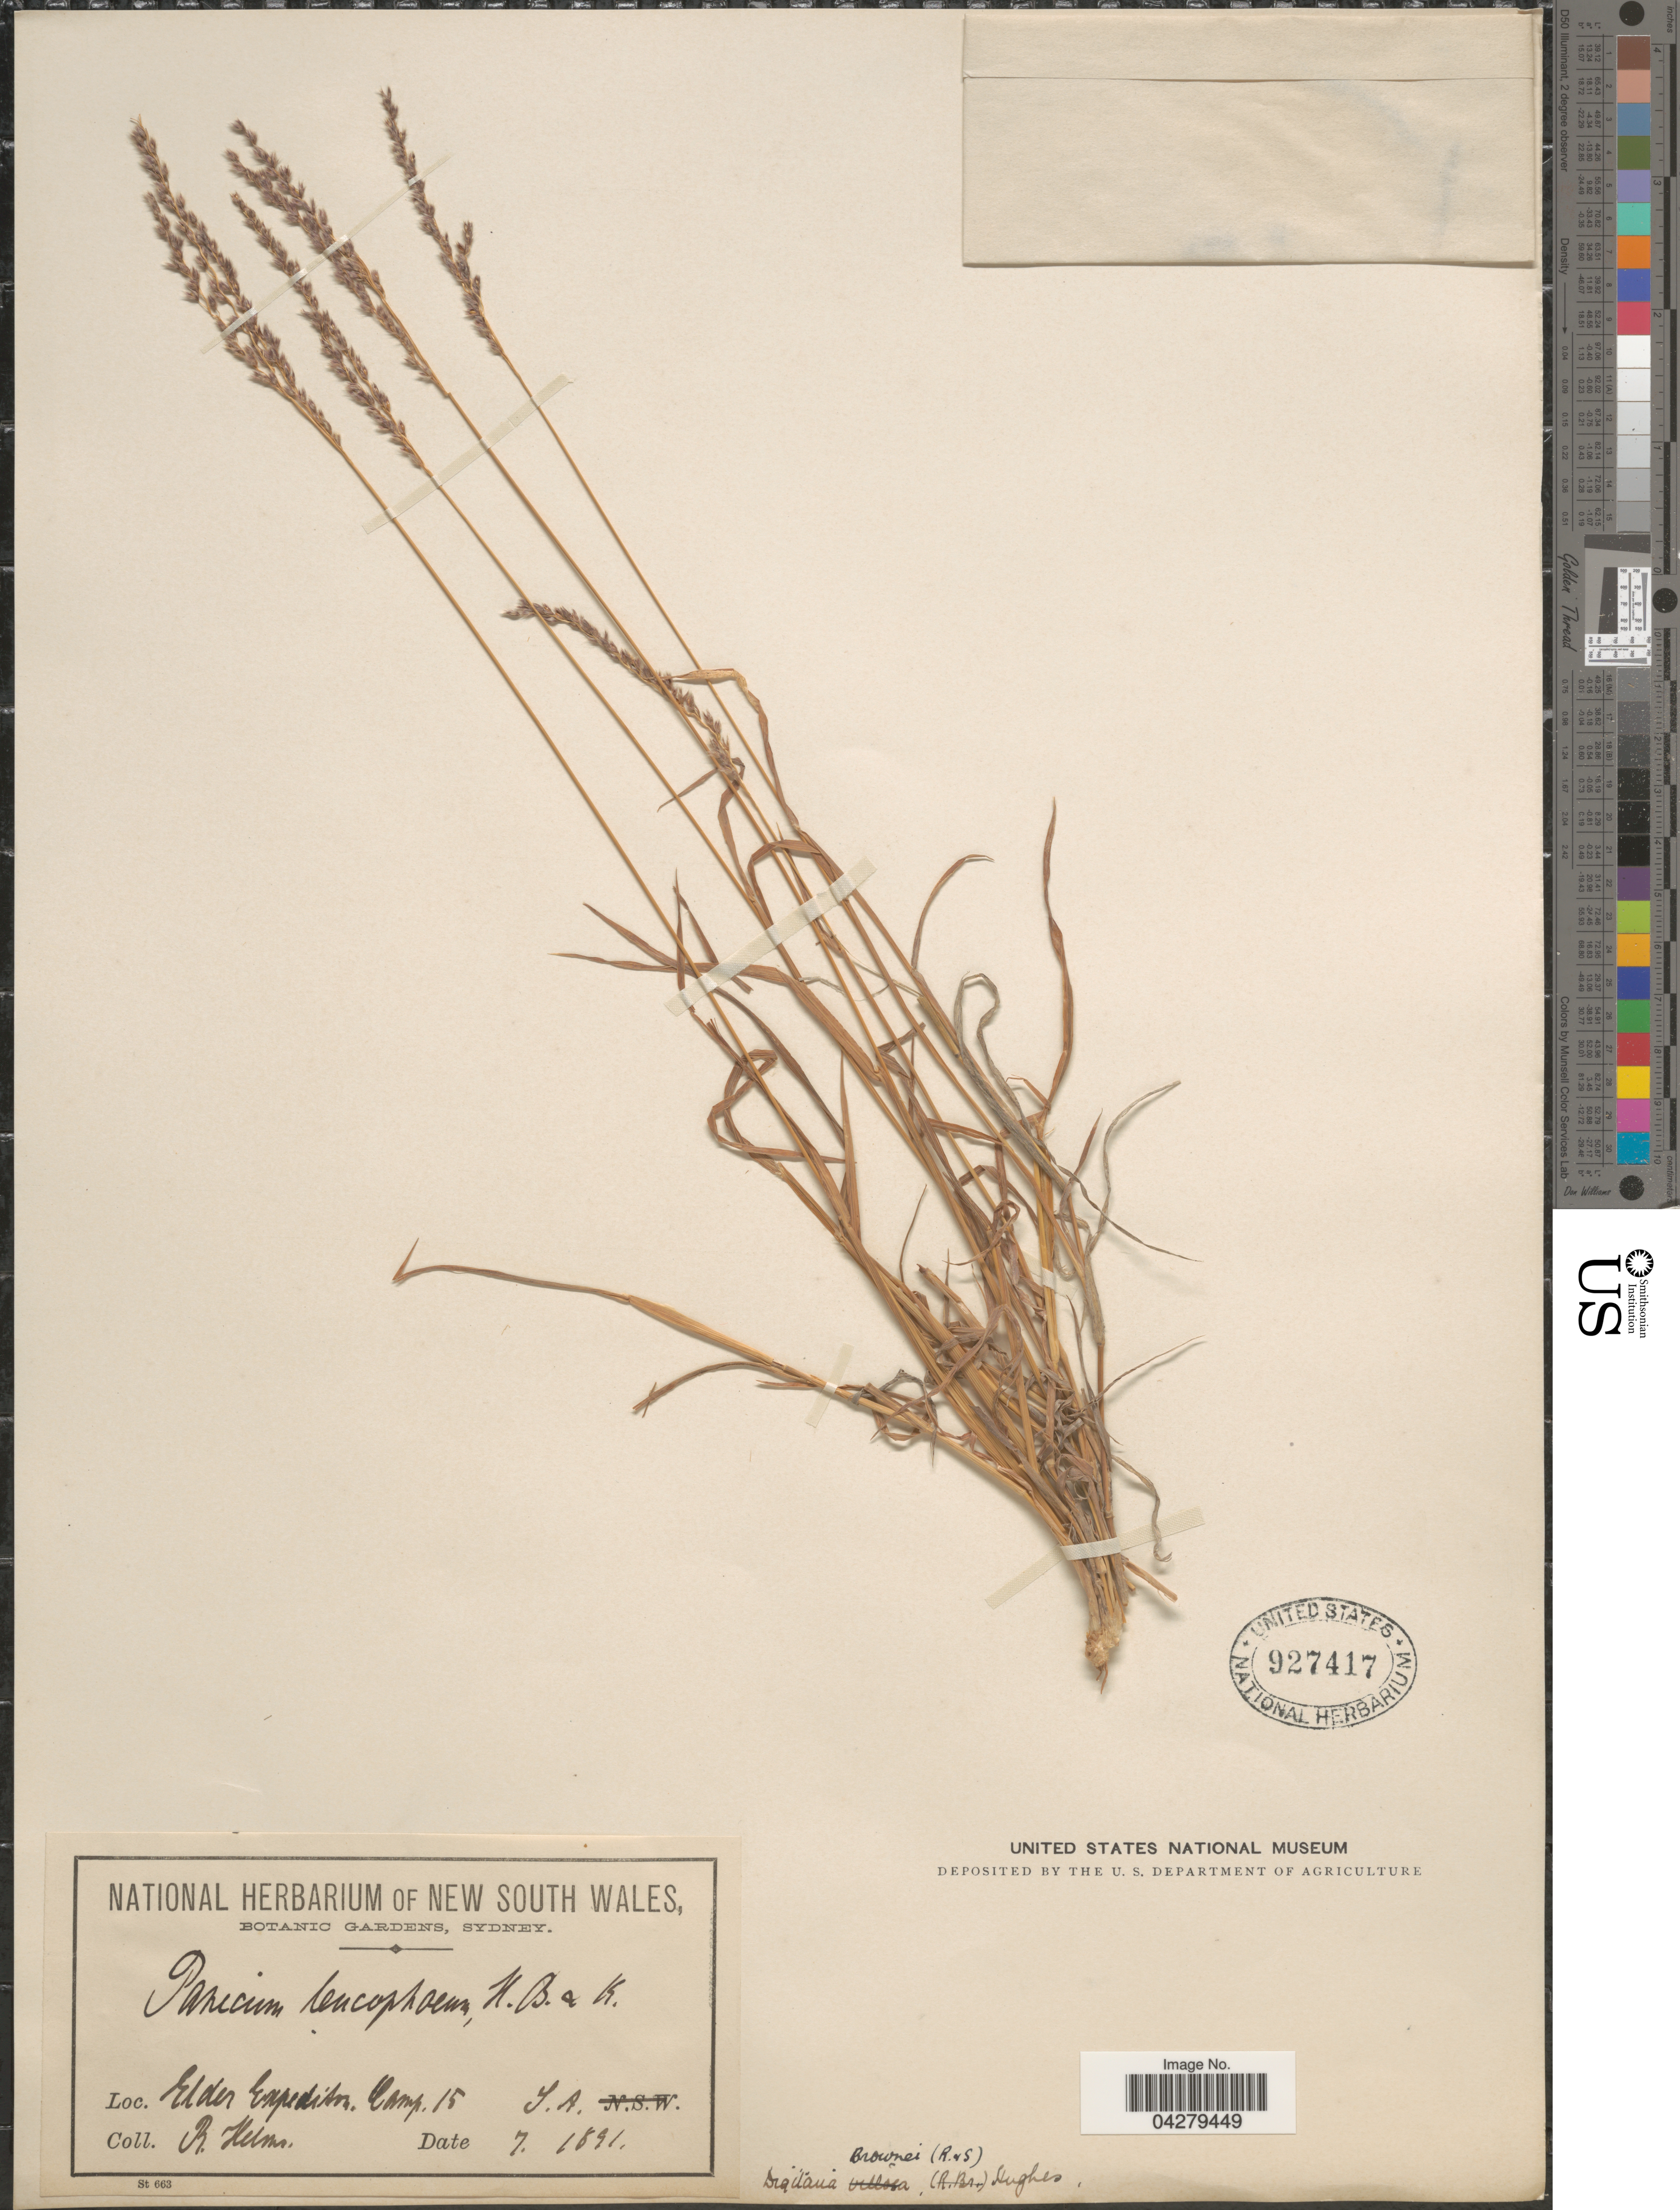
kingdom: Plantae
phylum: Tracheophyta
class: Liliopsida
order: Poales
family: Poaceae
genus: Digitaria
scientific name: Digitaria brownii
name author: (Roem. & Schult.) Hughes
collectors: R. Helms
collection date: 1891-07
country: Australia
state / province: South Australia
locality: Elder Expedition. Camp 15.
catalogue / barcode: US 927417